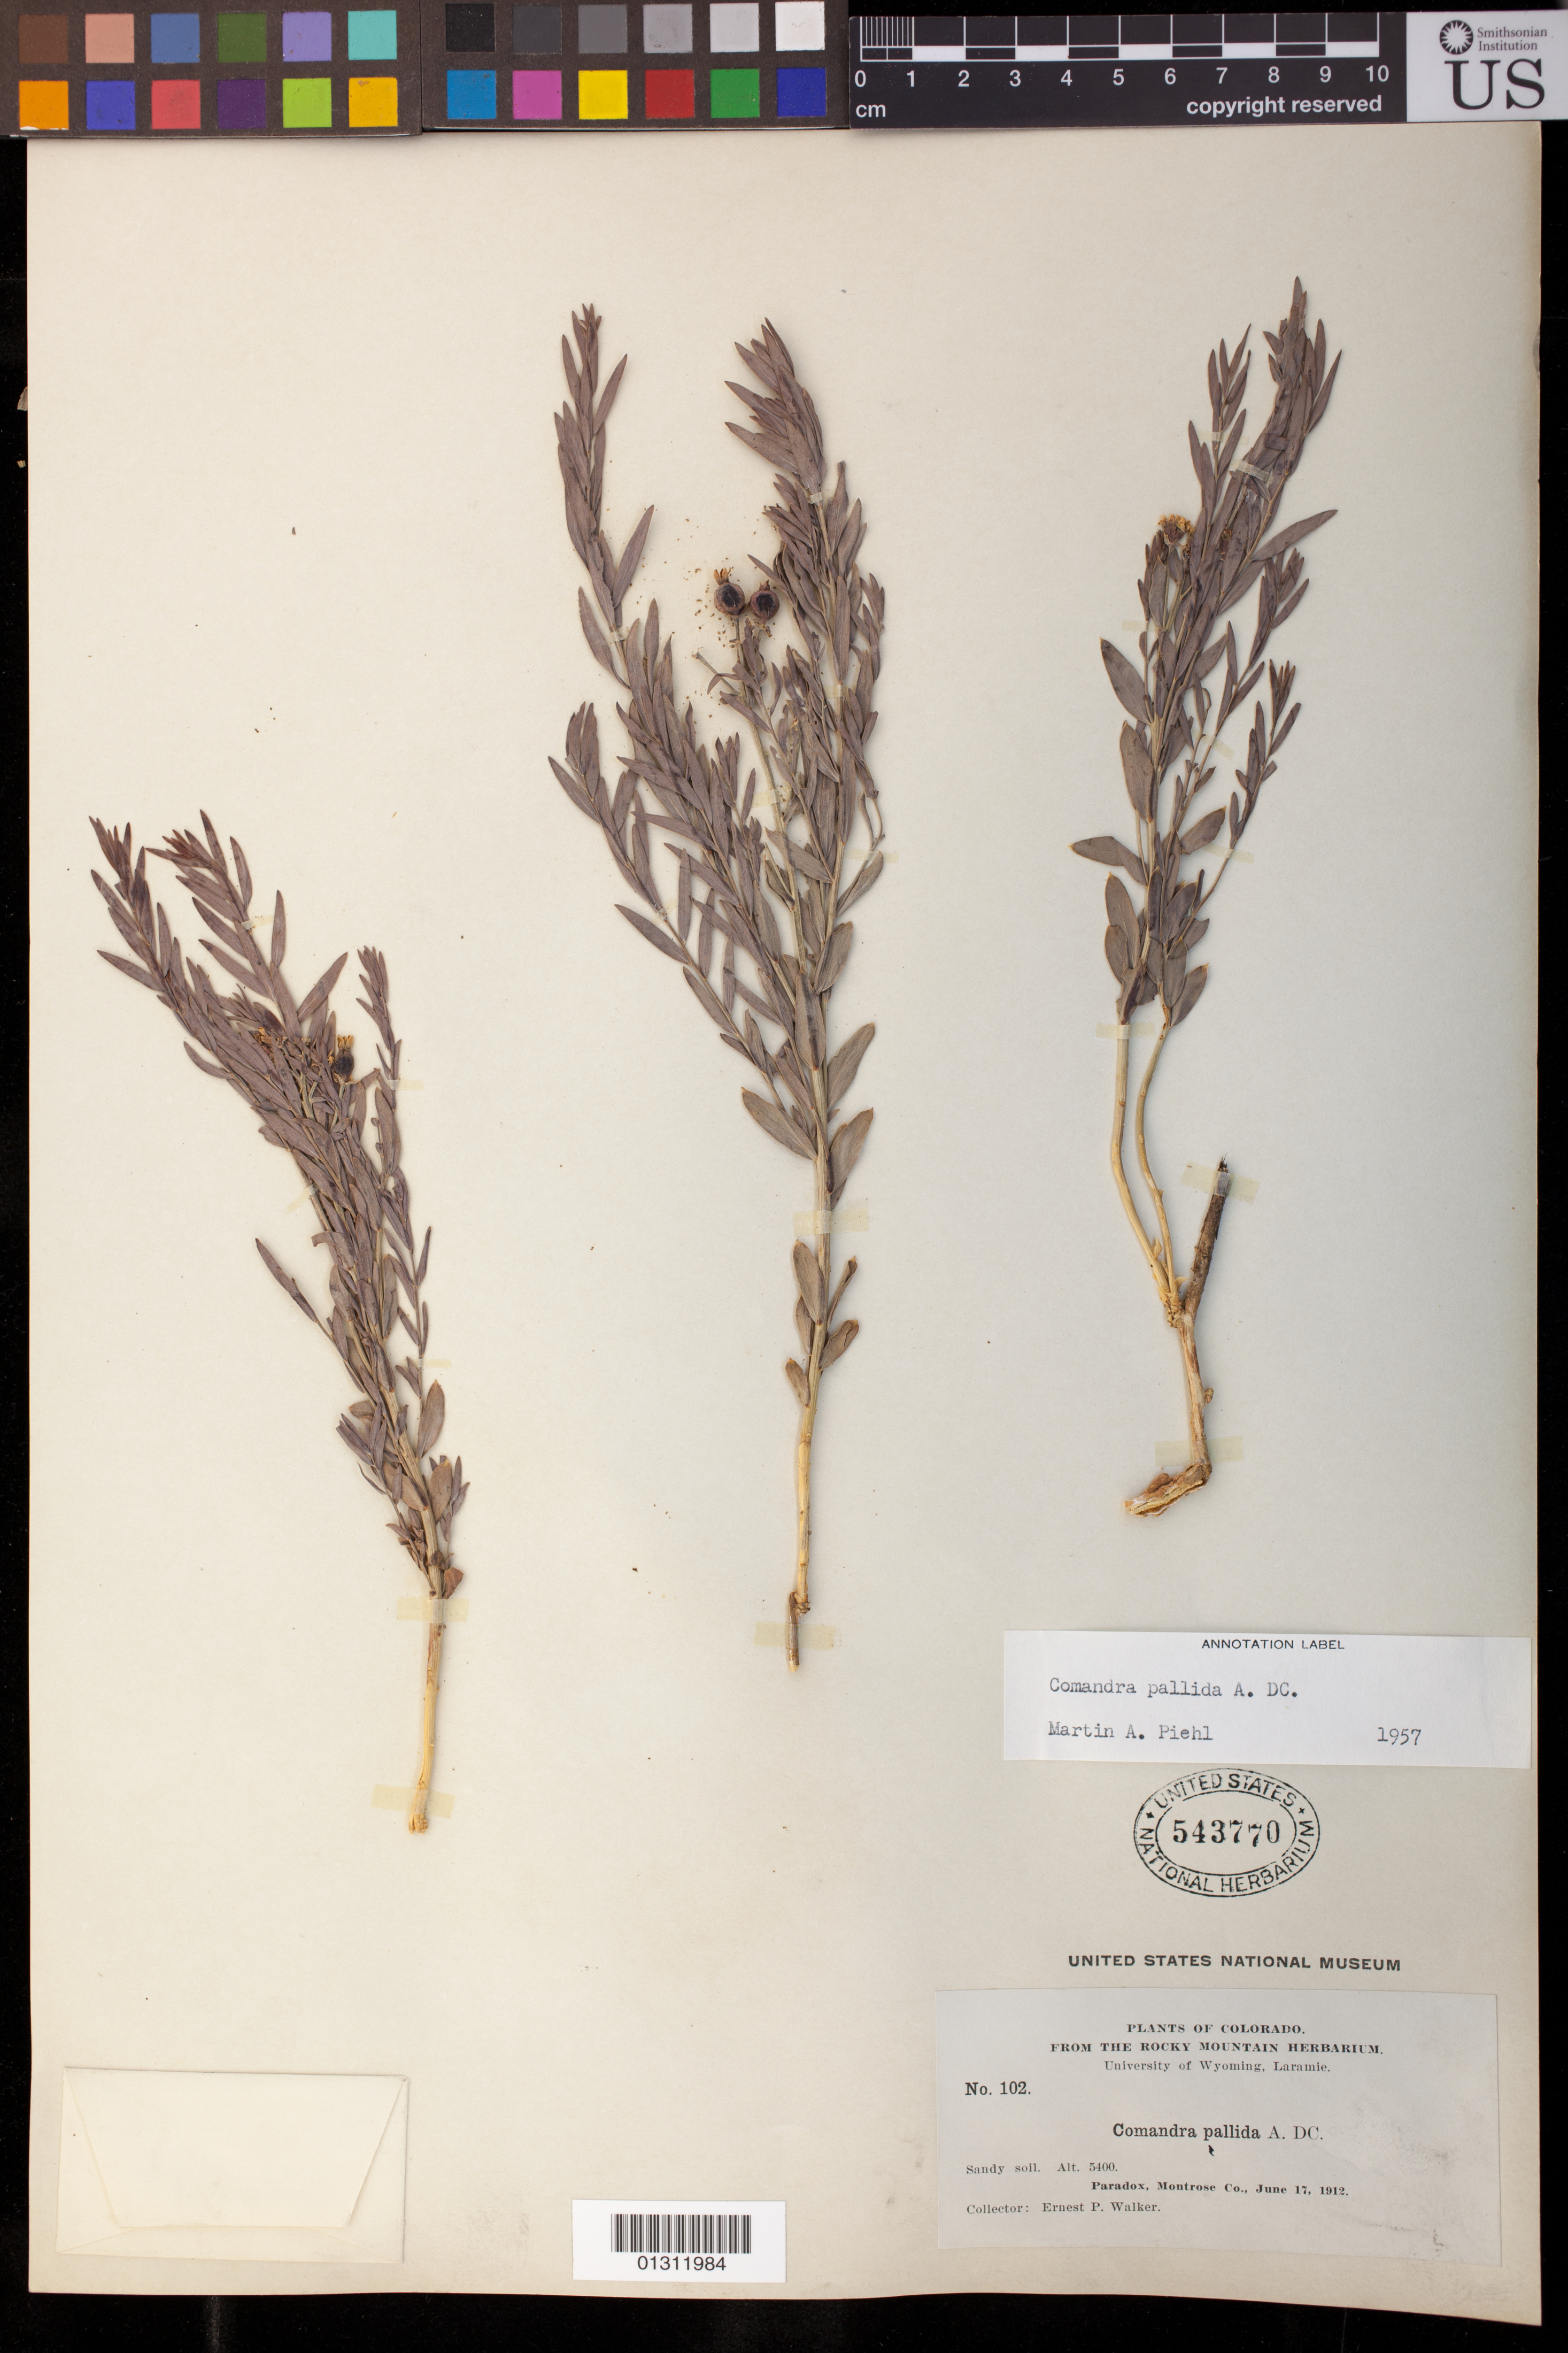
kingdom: Plantae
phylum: Tracheophyta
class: Magnoliopsida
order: Santalales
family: Comandraceae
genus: Comandra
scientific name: Comandra pallida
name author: A. DC.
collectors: E. P. Walker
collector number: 102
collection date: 1912-06-17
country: United States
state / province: Colorado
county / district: Montrose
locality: Paradox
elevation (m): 1646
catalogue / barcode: US 543770